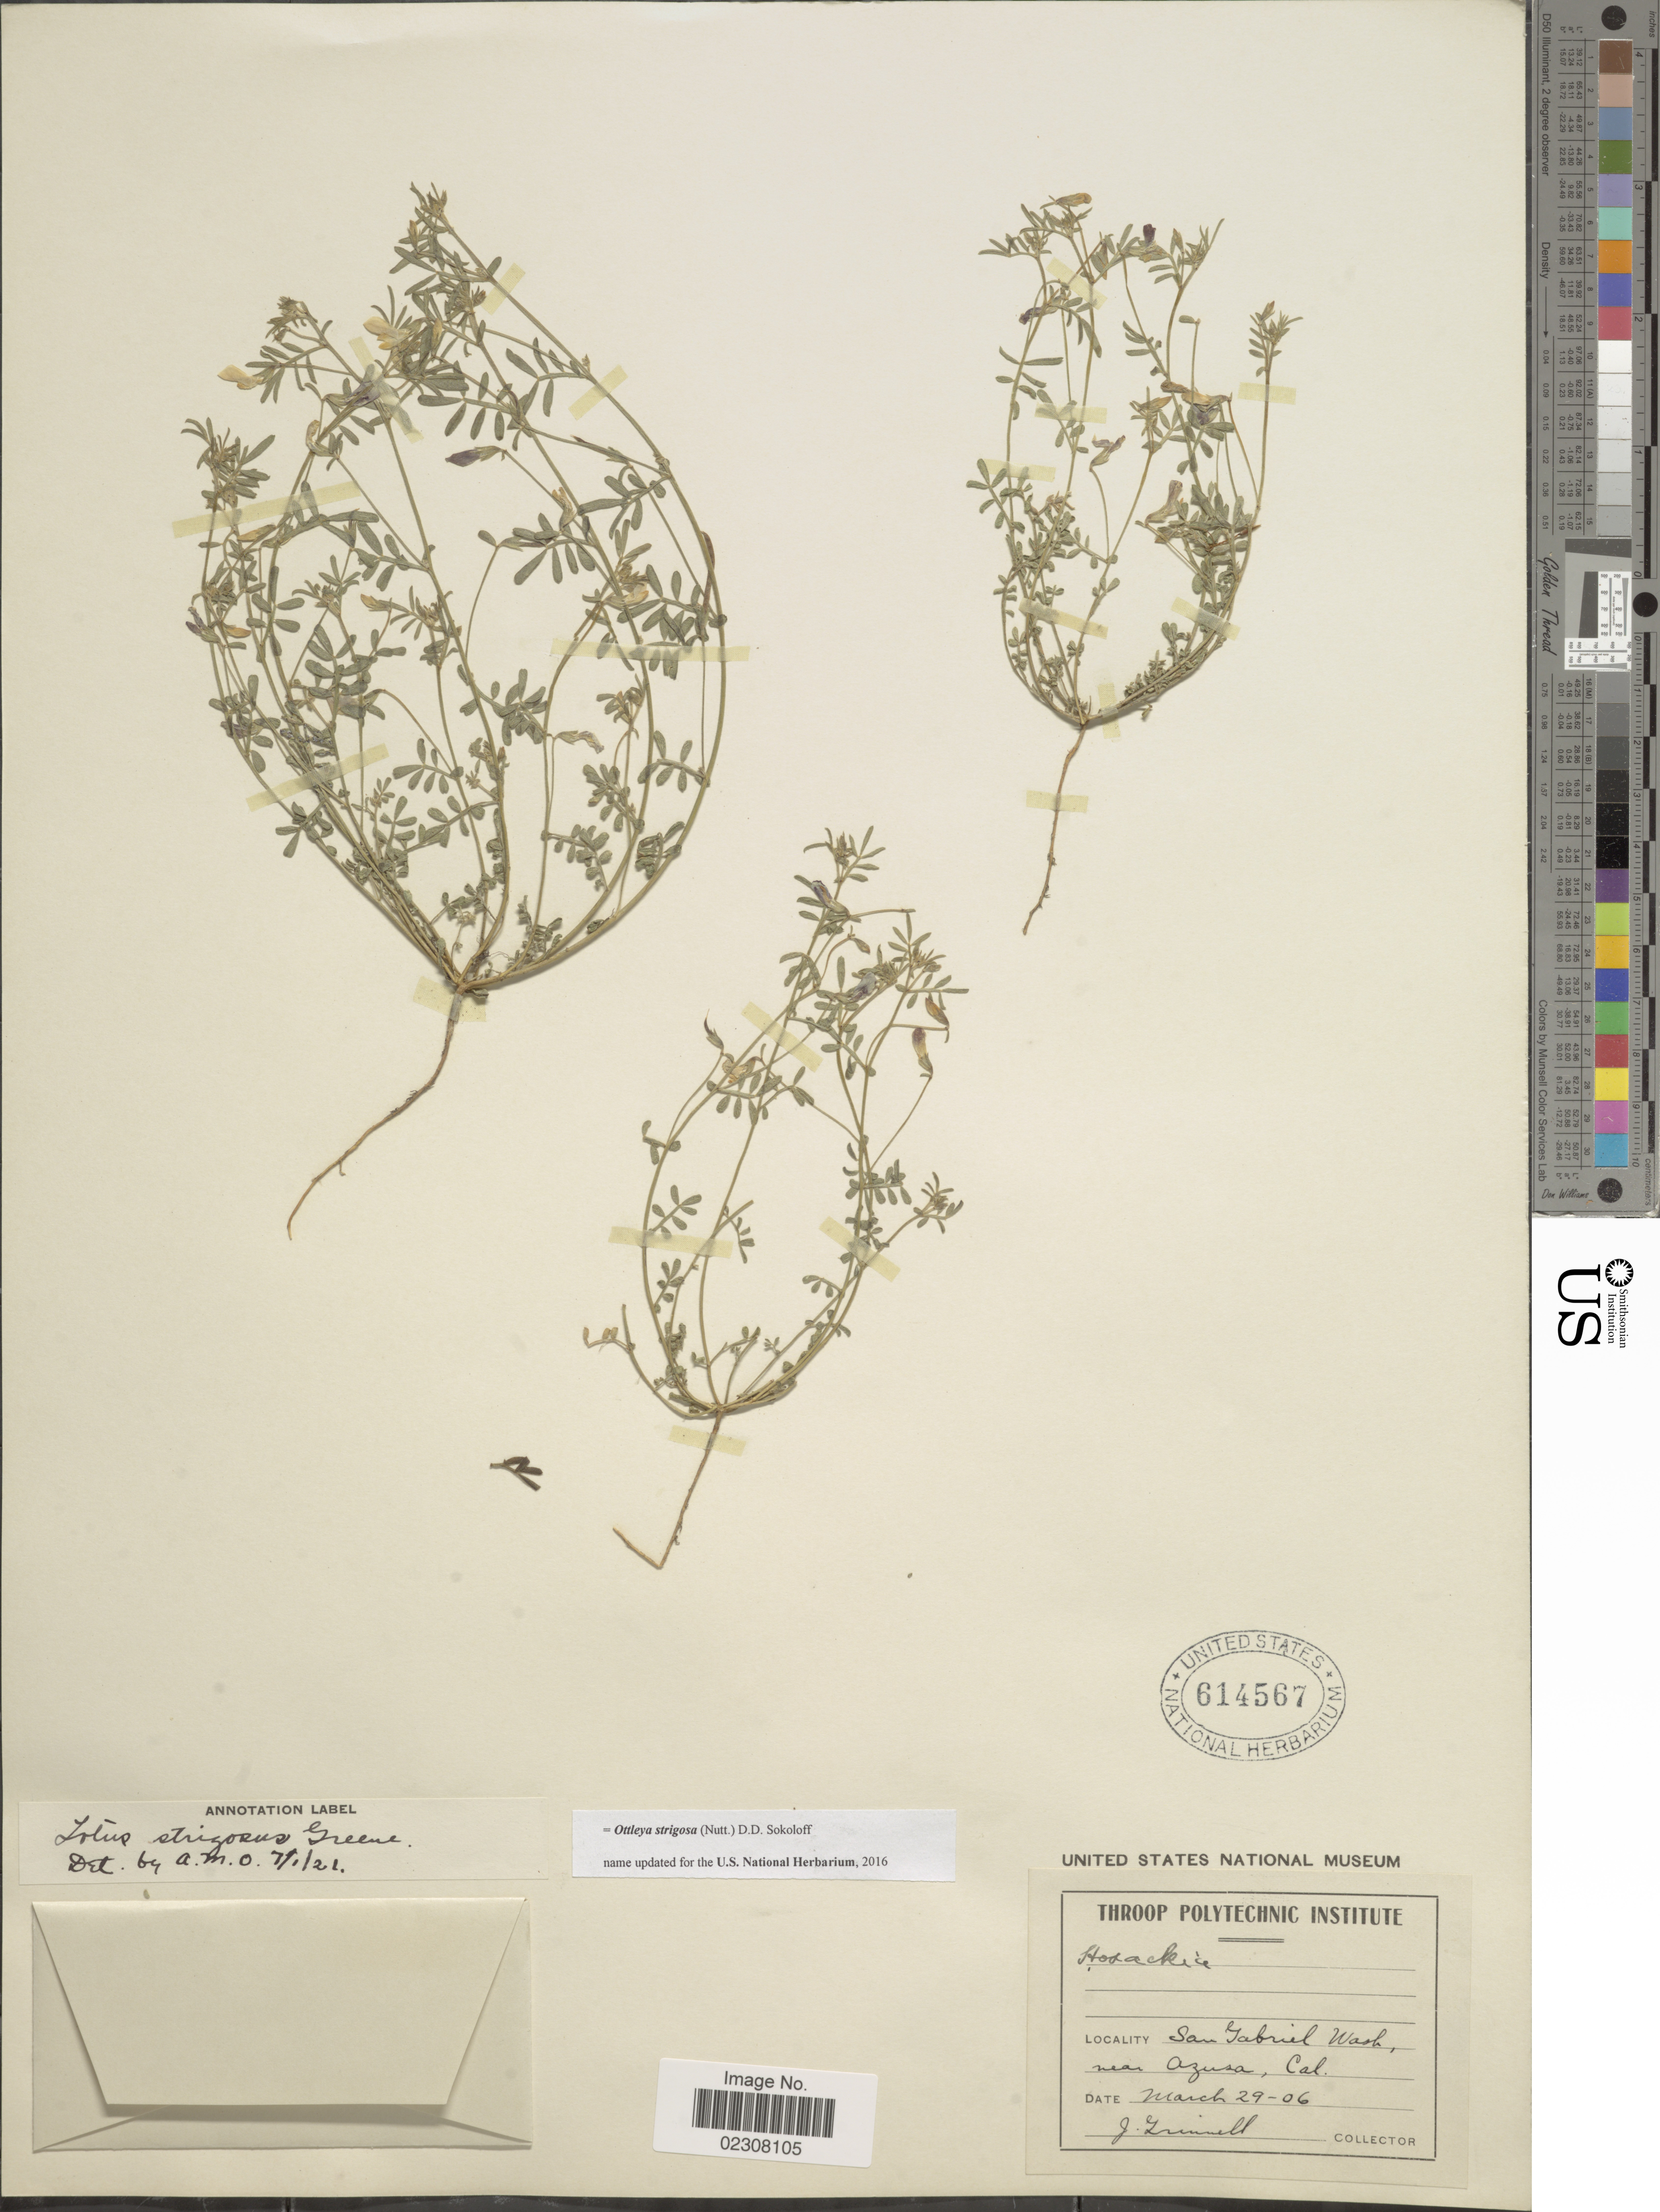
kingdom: Plantae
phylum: Tracheophyta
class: Magnoliopsida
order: Fabales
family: Fabaceae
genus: Ottleya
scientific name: Ottleya strigosa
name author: (Nutt.) D.D. Sokoloff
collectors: J. Grinnell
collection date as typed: Transcribed d/m/y: 29/3/6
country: United States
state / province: California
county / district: Los Angeles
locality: San gabriel Wash, near Azura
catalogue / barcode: US 614567